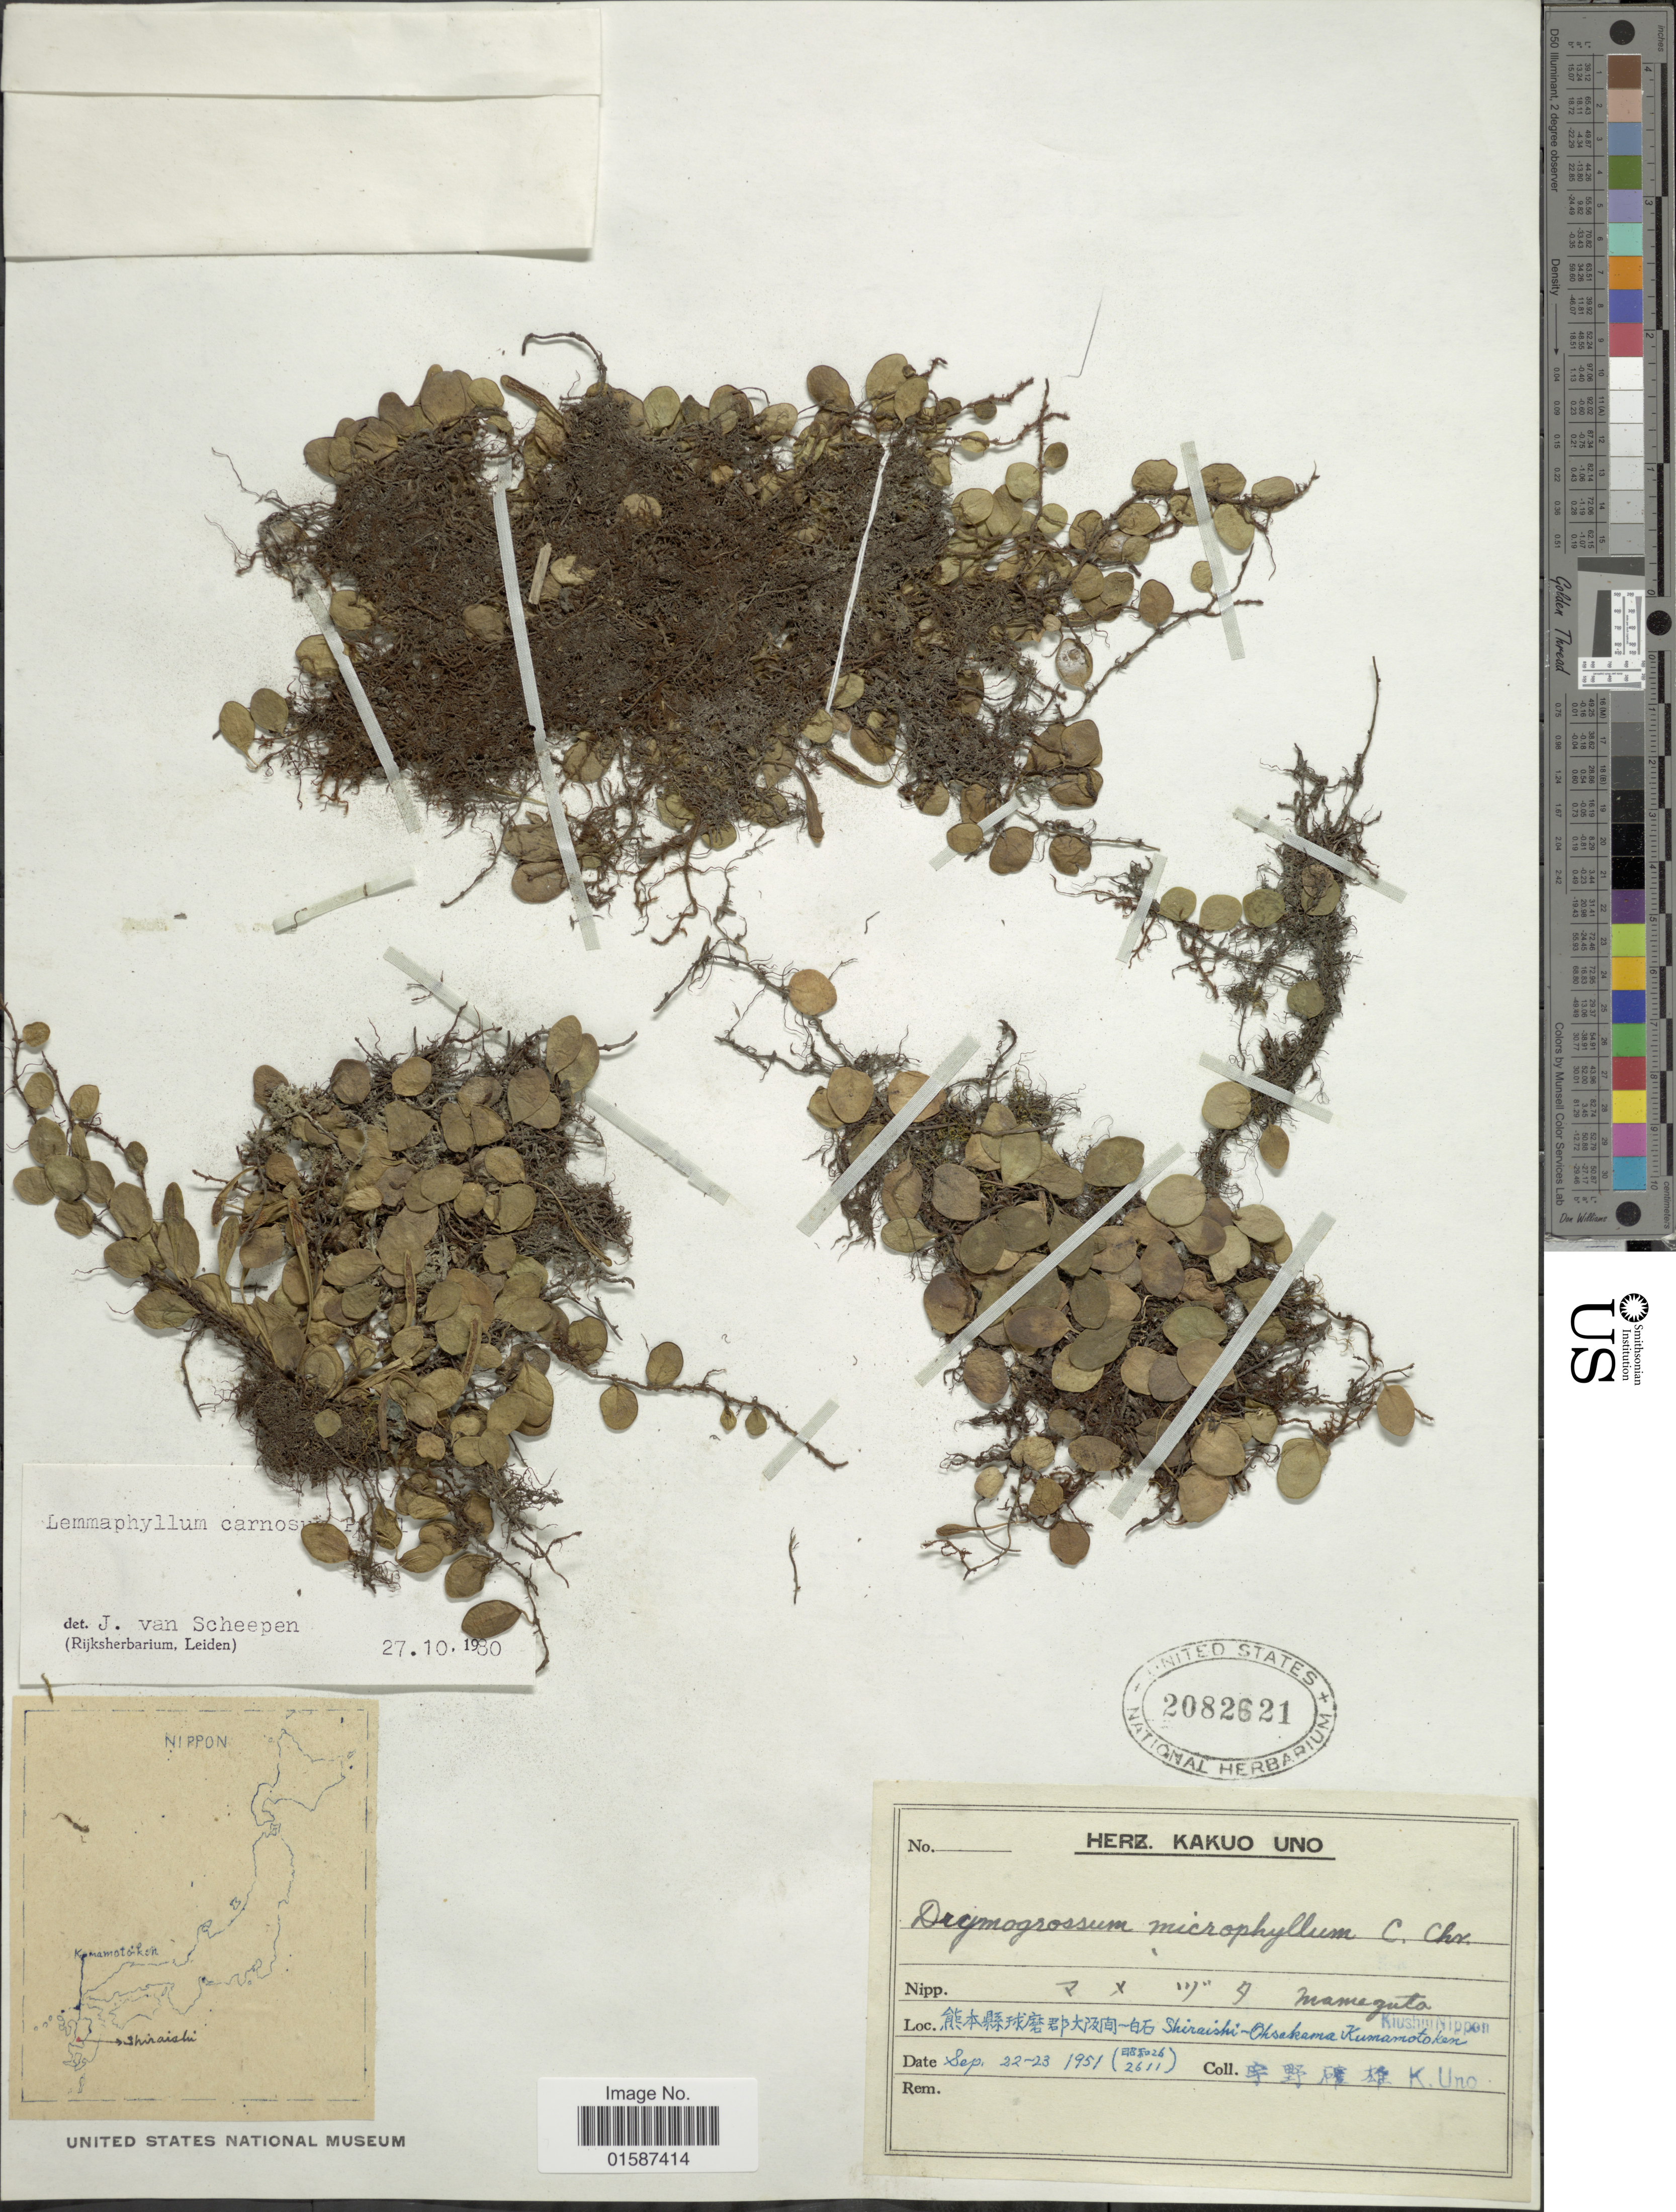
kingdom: Plantae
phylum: Tracheophyta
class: Polypodiopsida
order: Polypodiales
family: Polypodiaceae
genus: Lemmaphyllum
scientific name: Lemmaphyllum microphyllum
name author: C. Presl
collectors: K. Uno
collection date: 1951-09-22/1951-09-23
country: Japan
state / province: Kumamoto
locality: Shiraishi-Ohsakama Kumamoto ken.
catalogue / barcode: US 2082621